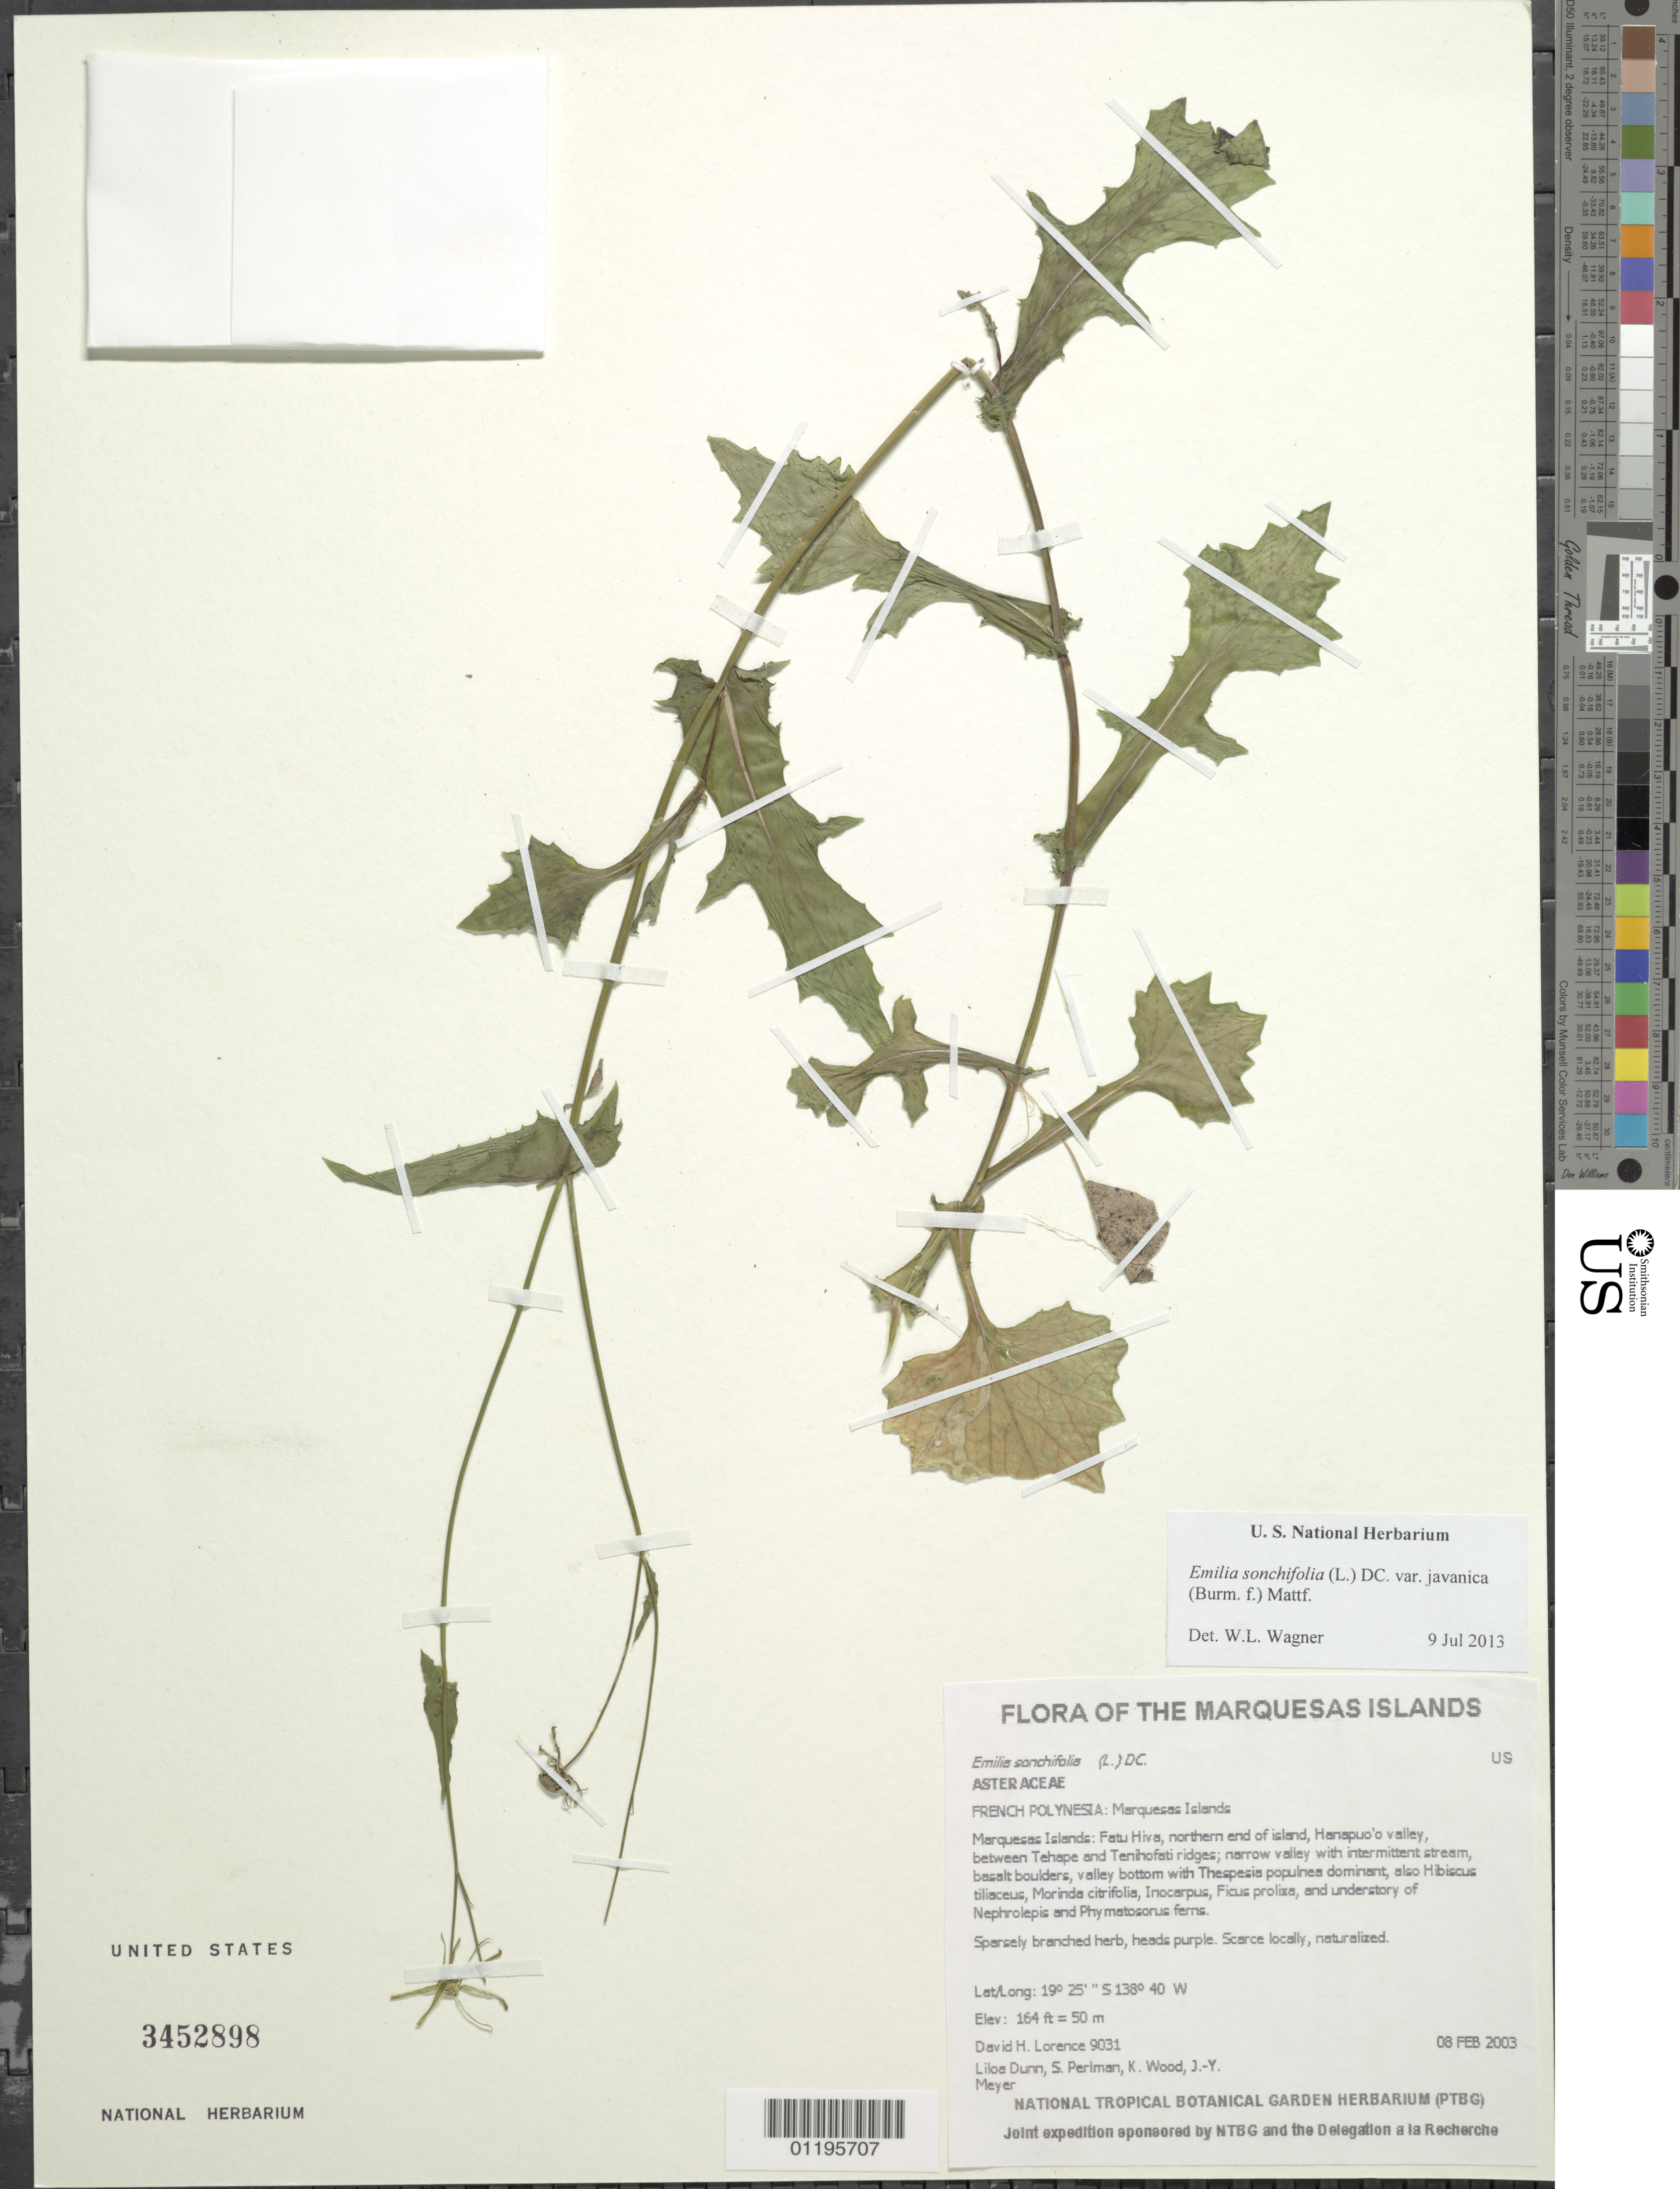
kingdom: Plantae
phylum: Tracheophyta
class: Magnoliopsida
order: Asterales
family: Asteraceae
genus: Emilia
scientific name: Emilia sonchifolia var. javanica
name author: (Burm. f.) Mattf.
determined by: Adams, J. W.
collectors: D. Lorence, L. Dunn, S. P. Perlman, K. R. Wood & J.-Y. Meyer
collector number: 9031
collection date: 2003-02-08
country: French Polynesia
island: Fatu Hiva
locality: Northern end of island, Hanapuo'o valley, between Tehape and Tenihofati ridges; narrow valley with intermittent stream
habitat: Basalt boulders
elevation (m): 50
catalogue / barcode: US 3452898